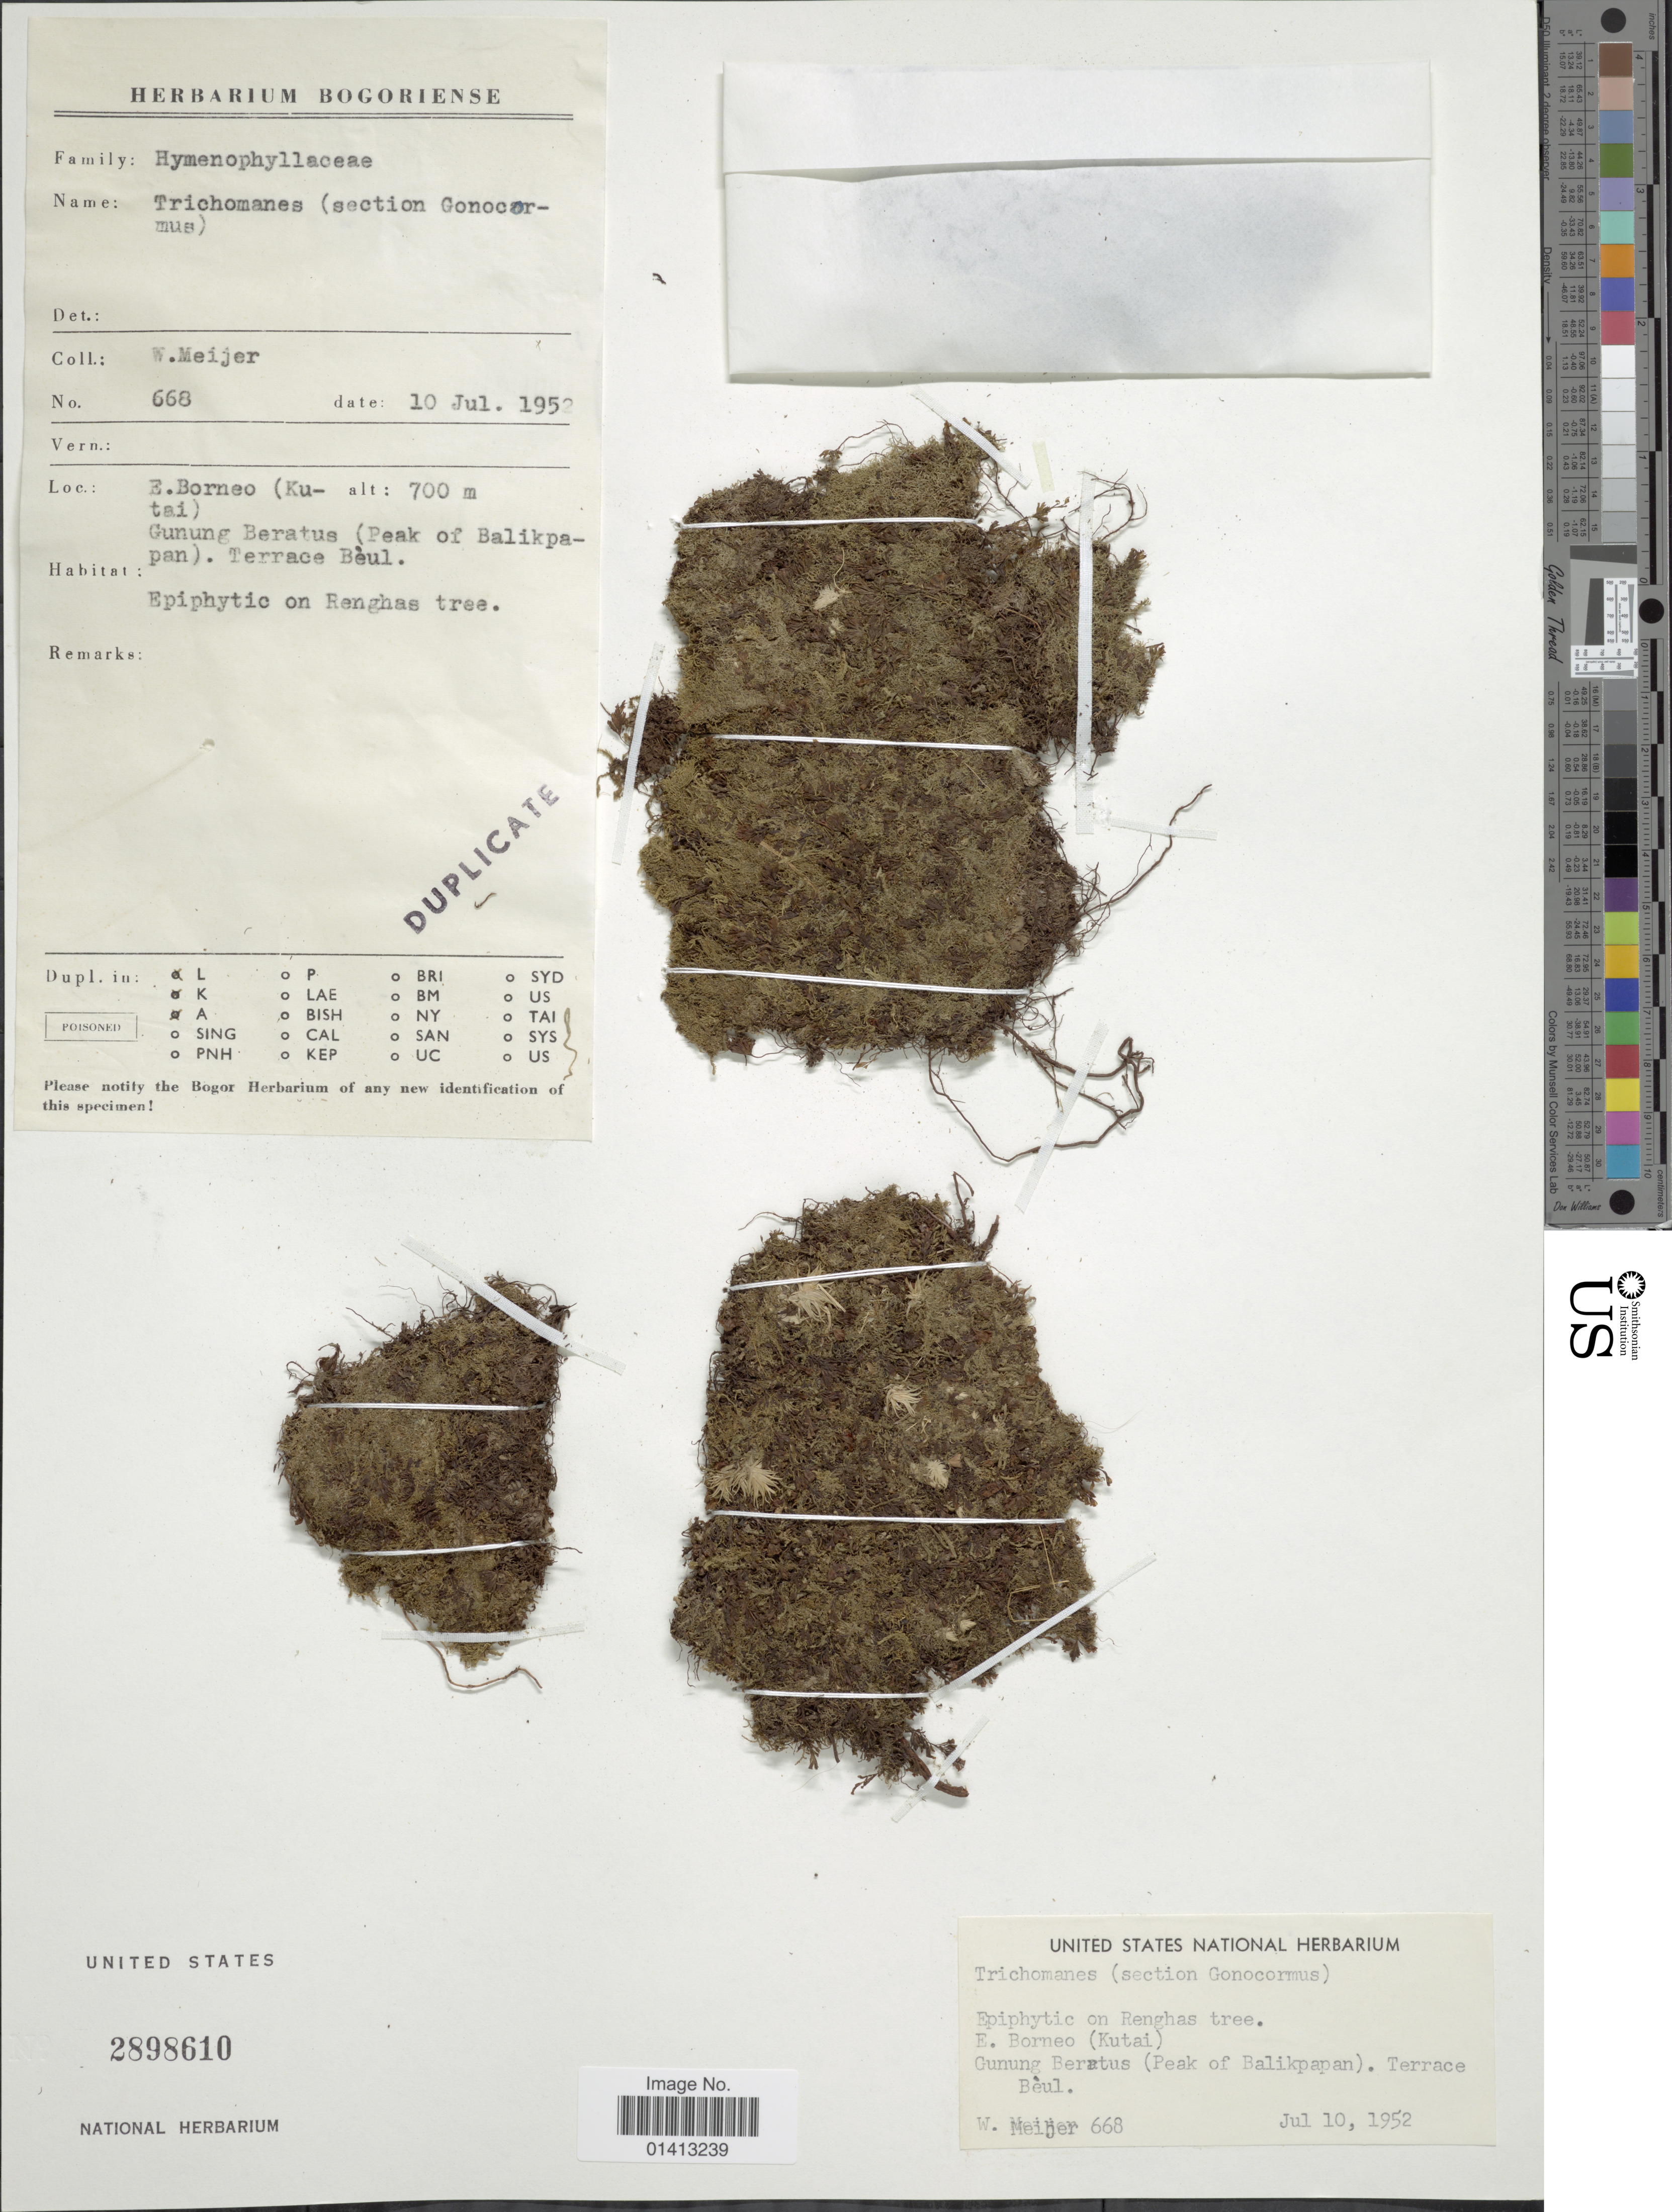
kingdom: Plantae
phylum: Tracheophyta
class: Polypodiopsida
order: Hymenophyllales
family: Hymenophyllaceae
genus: Crepidomanes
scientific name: Crepidomanes sp.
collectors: W. Meijer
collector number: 668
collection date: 1952-07-10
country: Indonesia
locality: E Borneo (Kutai) Gunung Beratus (Peak of Balikpapan) Terrace Bèul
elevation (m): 700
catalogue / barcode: US 2898610